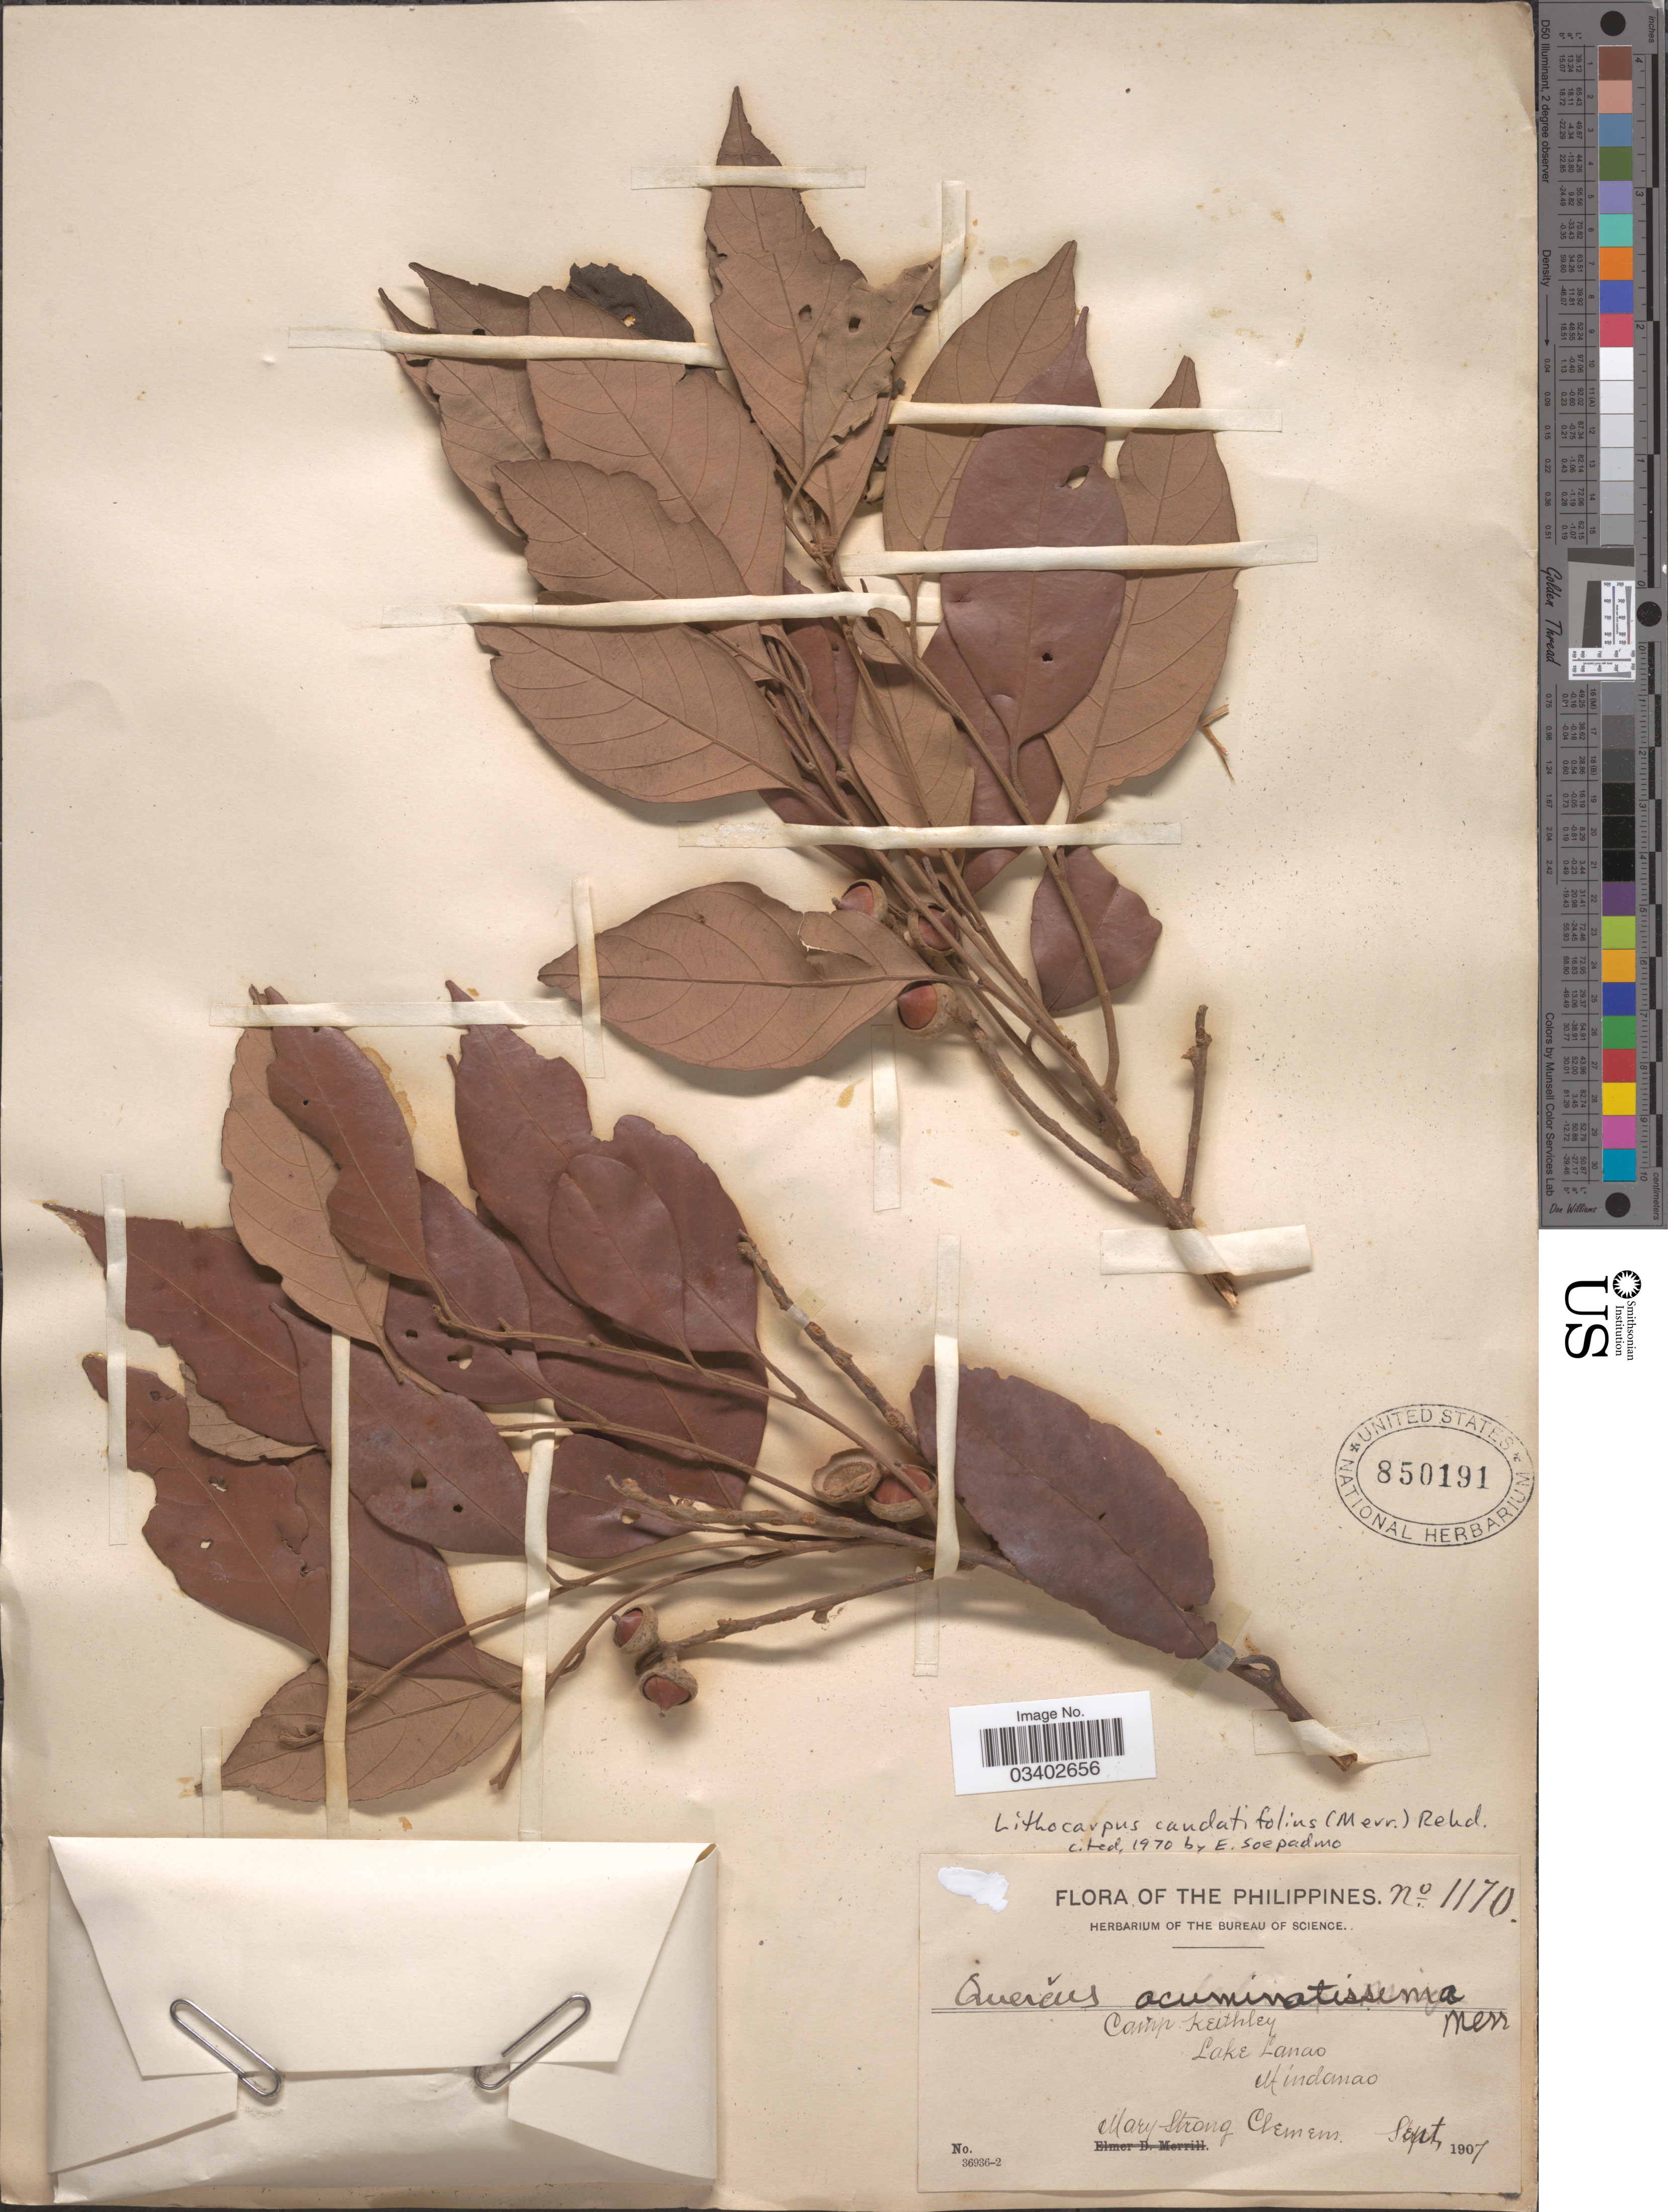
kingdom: Plantae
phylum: Tracheophyta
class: Magnoliopsida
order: Fagales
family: Fagaceae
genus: Lithocarpus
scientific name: Lithocarpus caudatifolius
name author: (Merr.) Rehder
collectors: M. S. Clemens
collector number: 1170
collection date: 1907-09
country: Philippines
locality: Camp Keithley. Lake Lanao. Mindanao.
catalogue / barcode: US 850191